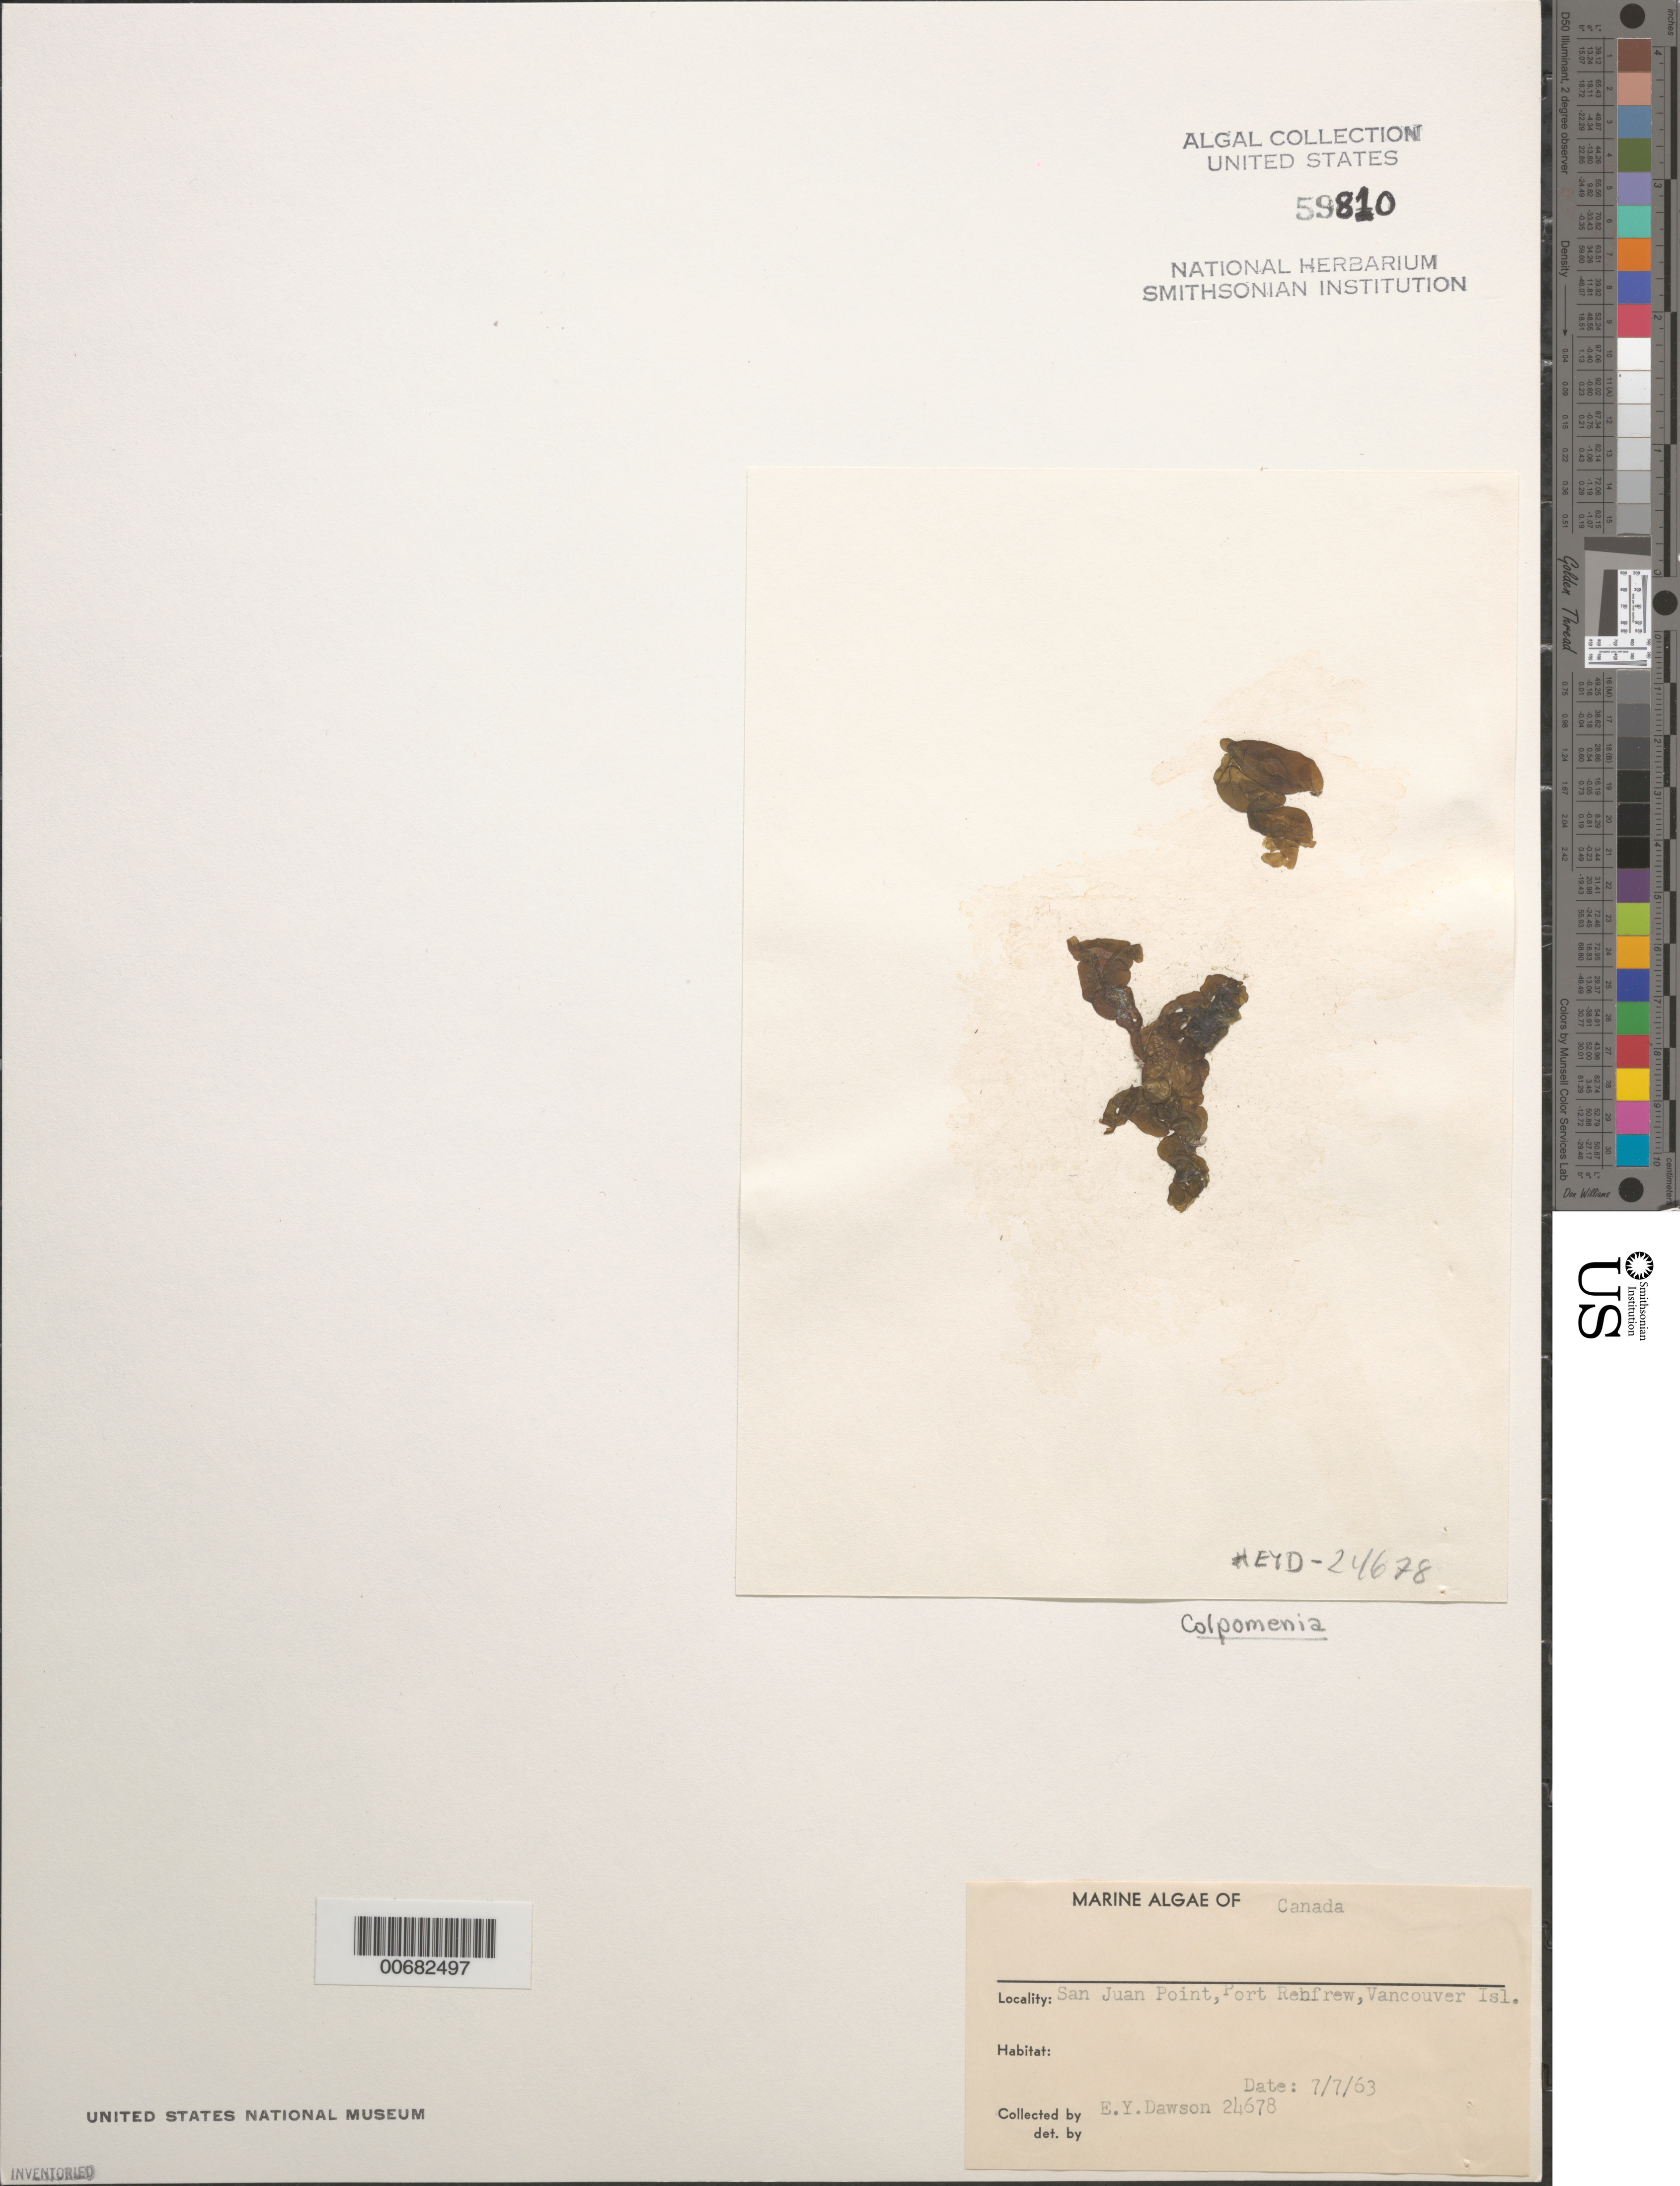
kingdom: Chromista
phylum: Ochrophyta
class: Phaeophyceae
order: Scytosiphonales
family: Scytosiphonaceae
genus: Colpomenia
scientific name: Colpomenia sp.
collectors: E. Y. Dawson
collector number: EYD 24678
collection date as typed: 07 Jul 1963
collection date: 1963-07-07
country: Canada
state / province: British Columbia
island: Vancouver Island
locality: San Juan Point, Port Renfrew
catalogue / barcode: US 59810